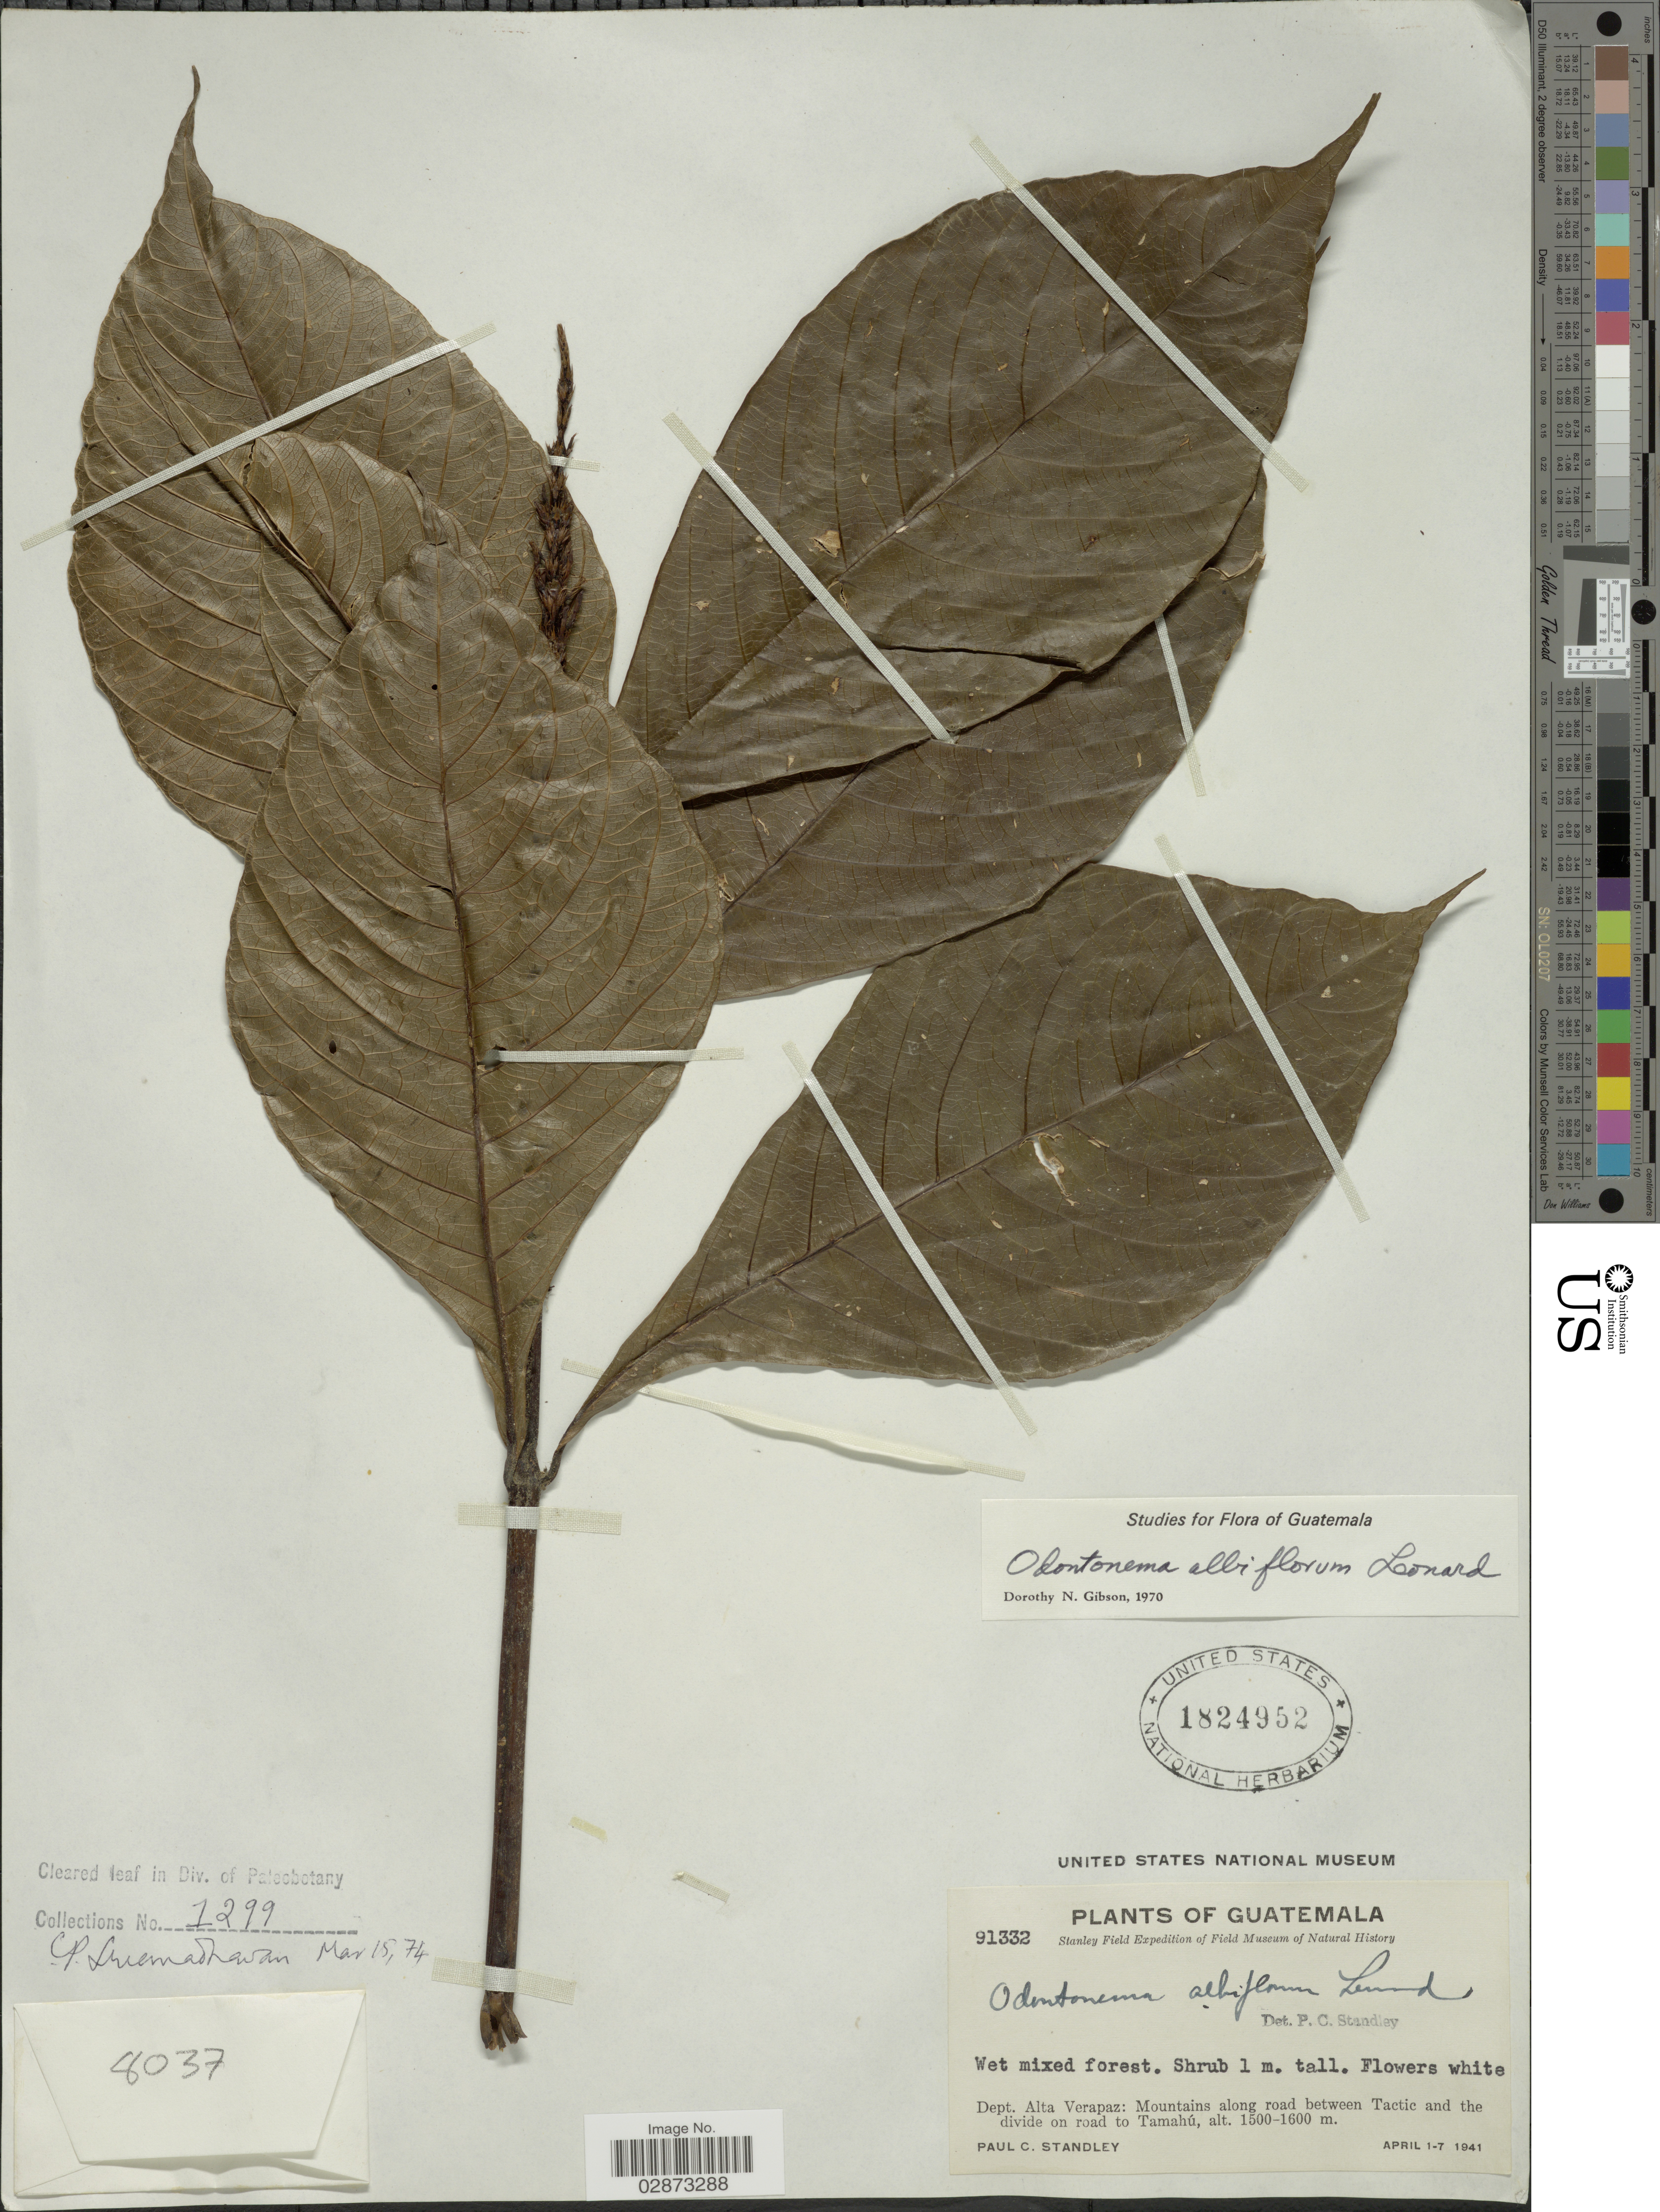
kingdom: Plantae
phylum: Tracheophyta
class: Magnoliopsida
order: Lamiales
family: Acanthaceae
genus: Odontonema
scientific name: Odontonema albiflorum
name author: Leonard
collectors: P. C. Standley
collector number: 91332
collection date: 1941-04-01/1941-04-07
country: Guatemala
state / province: Alta Verapaz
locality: Dept. Alta Verapaz: Mountains along road between Tactic and the divide on road to Tamahú.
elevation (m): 1500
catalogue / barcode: US 1824952